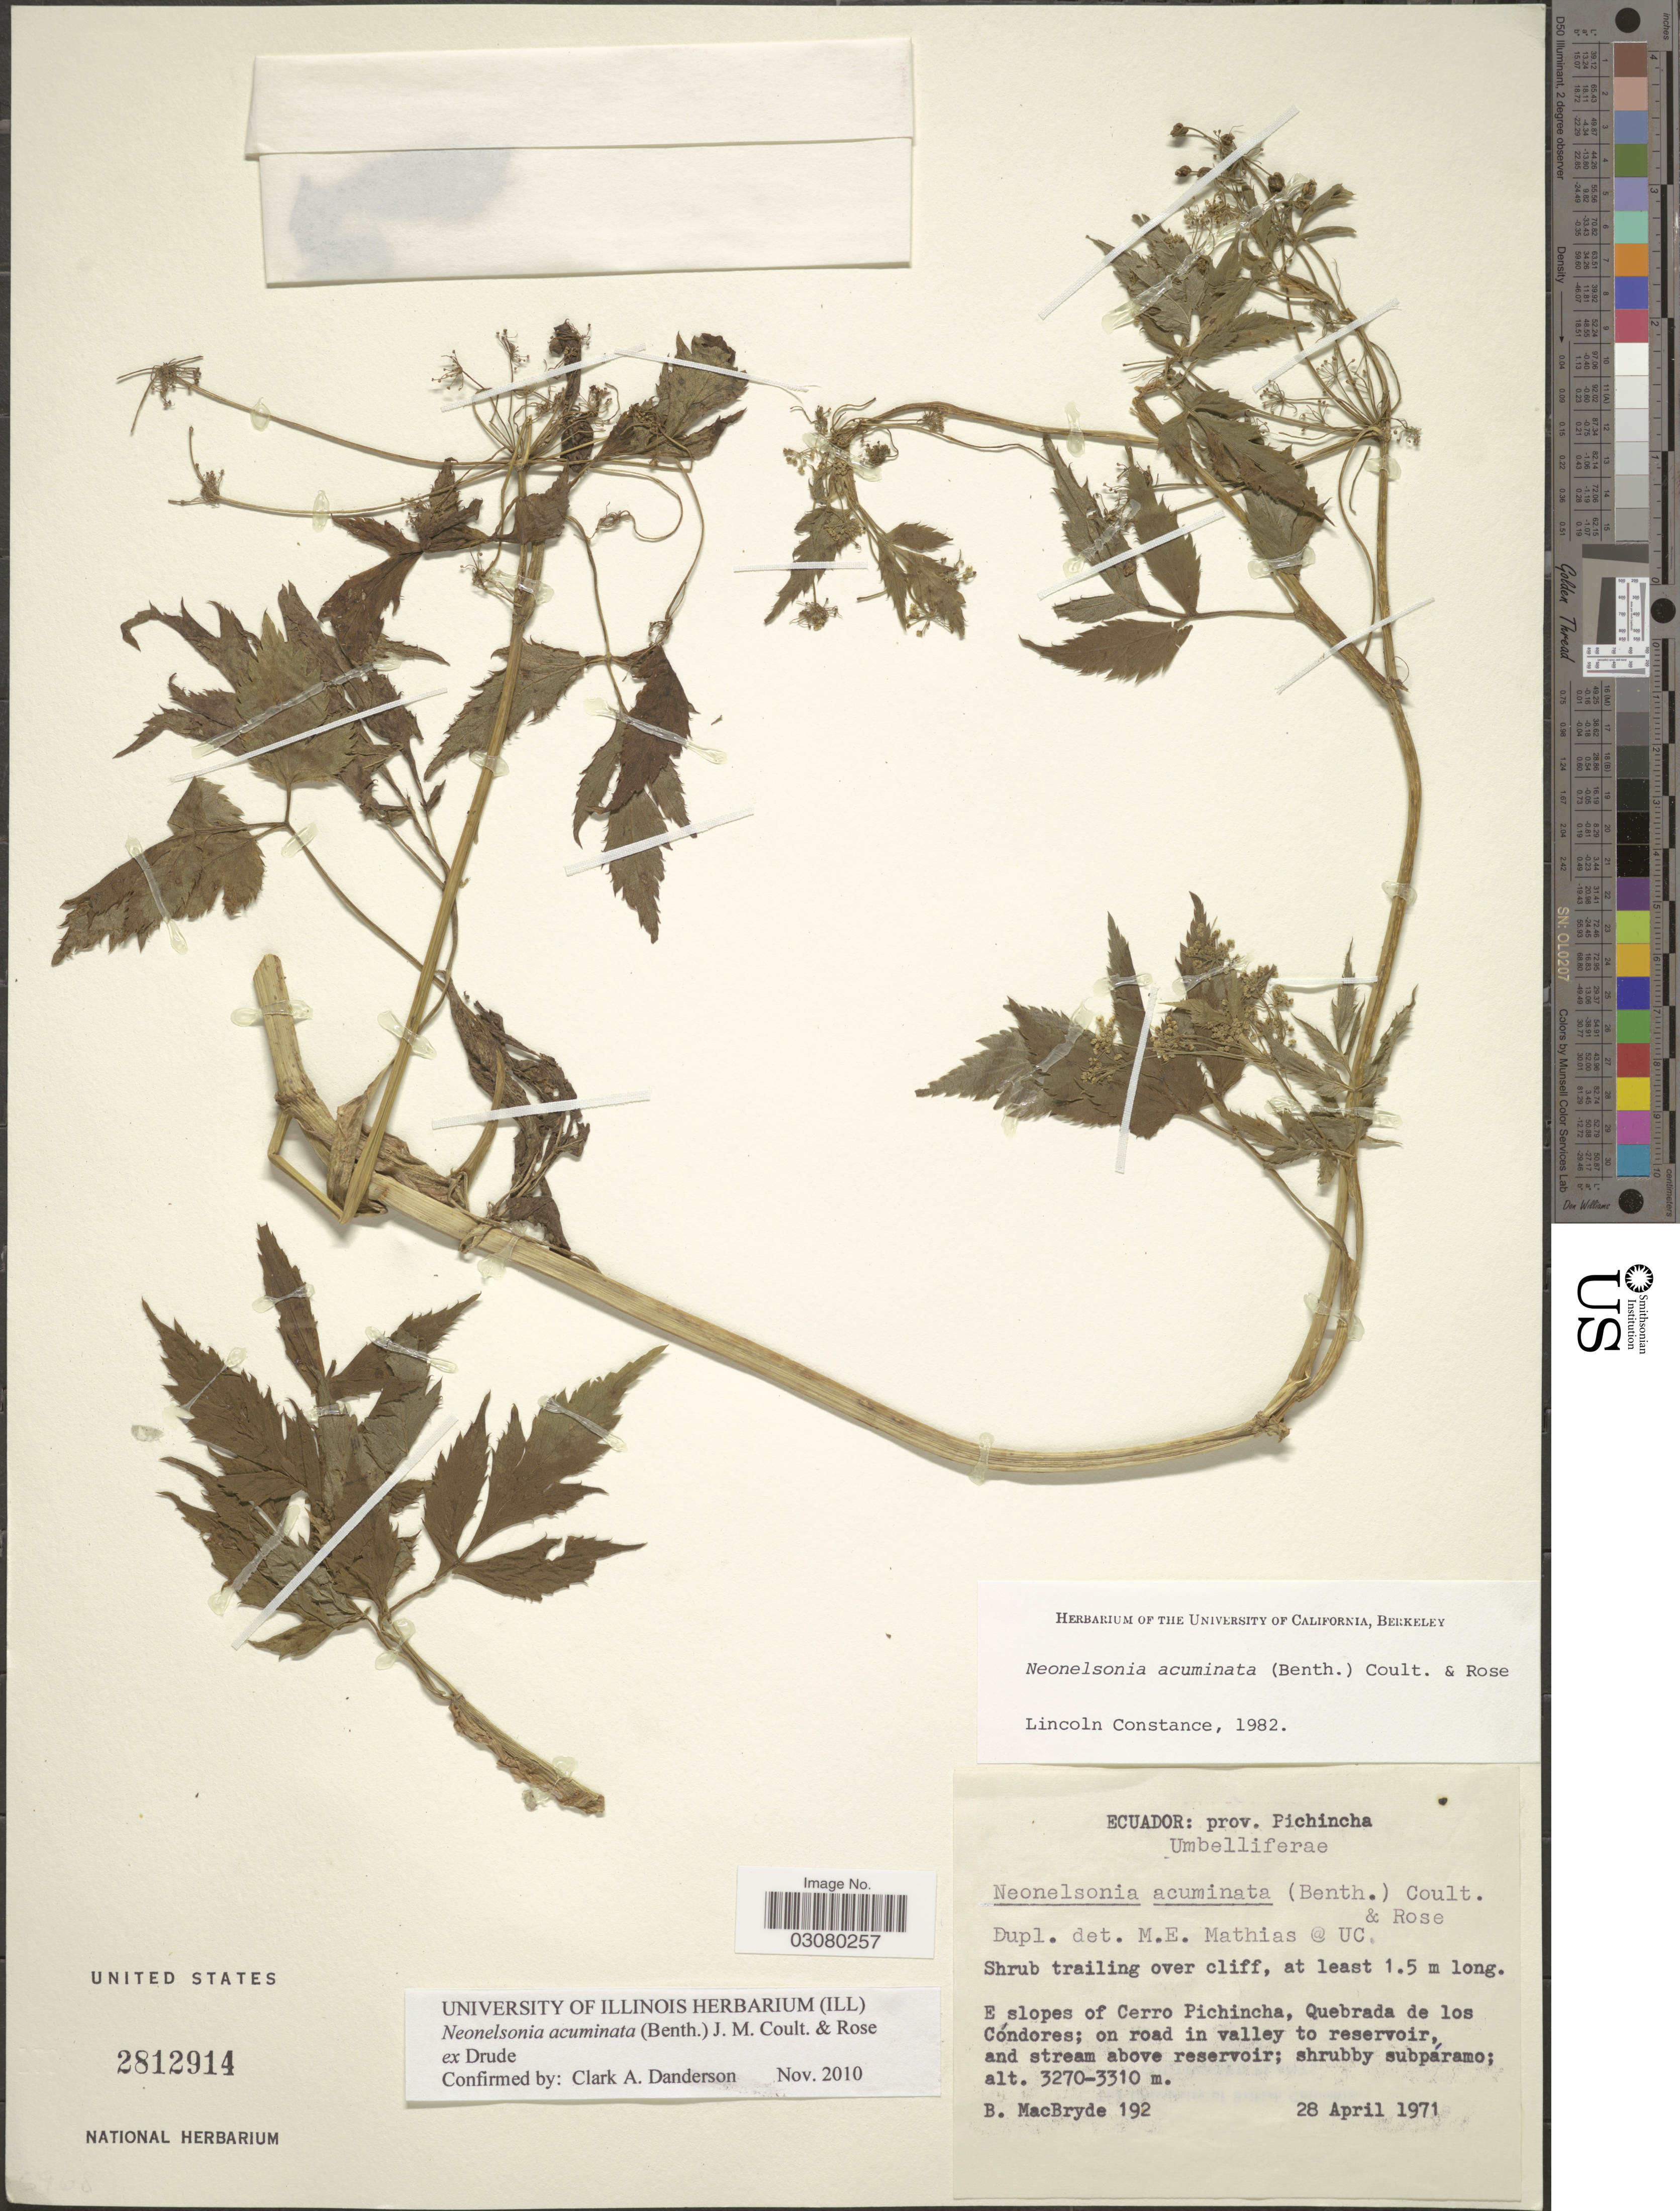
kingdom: Plantae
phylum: Tracheophyta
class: Magnoliopsida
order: Apiales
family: Apiaceae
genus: Neonelsonia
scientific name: Neonelsonia acuminata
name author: (Benth.) J.M. Coult. & Rose ex Drude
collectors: B. MacBryde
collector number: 192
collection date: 1971-04-28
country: Ecuador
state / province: Pichincha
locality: E slopes of Cerro Pichincha, Quebrada de los Cóndores; on road in valley to reservoir, and stream above reservoir; shrubby subpáramo.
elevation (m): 3270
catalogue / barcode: US 2812914